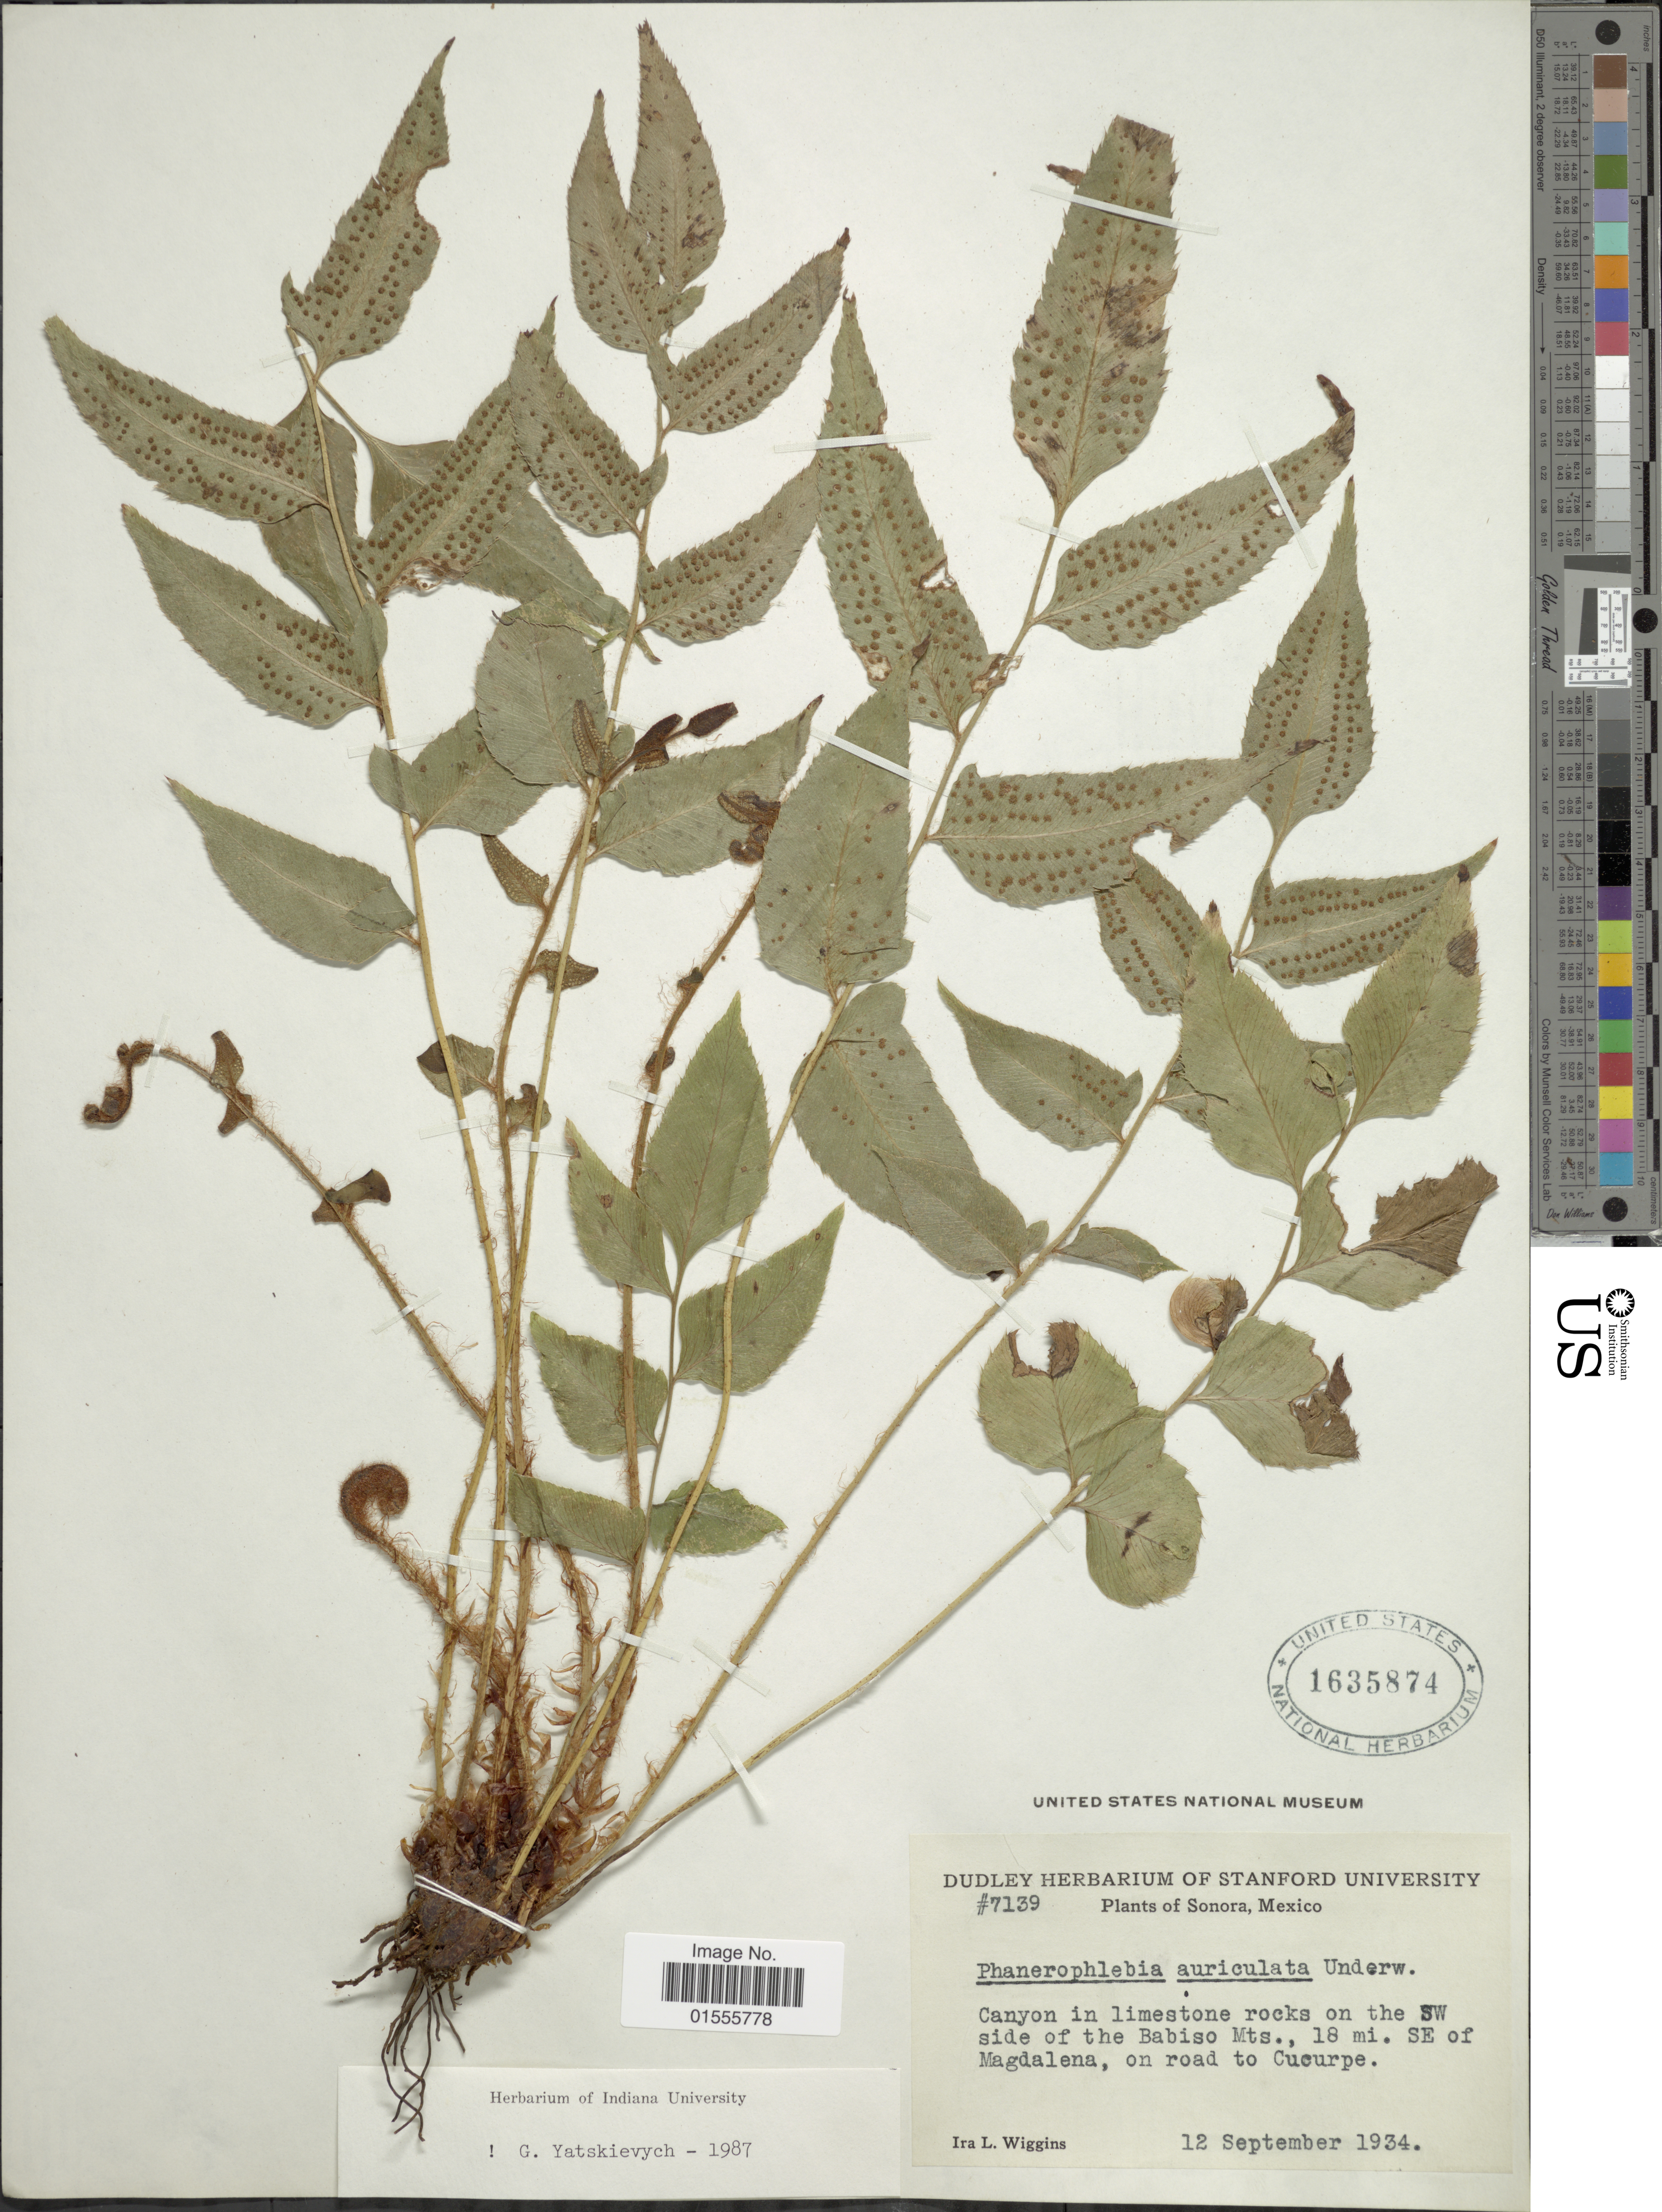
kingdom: Plantae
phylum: Tracheophyta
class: Polypodiopsida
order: Polypodiales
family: Dryopteridaceae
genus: Phanerophlebia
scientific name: Phanerophlebia auriculata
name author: Underw.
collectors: I. L. Wiggins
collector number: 7139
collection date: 1934-09-12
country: Mexico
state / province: Sonora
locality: Canyon in limestone rocks on the SW side of the Babiso Mts., 18 mi. SE of Magdalena, on road to Cucurpe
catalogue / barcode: US 1635874